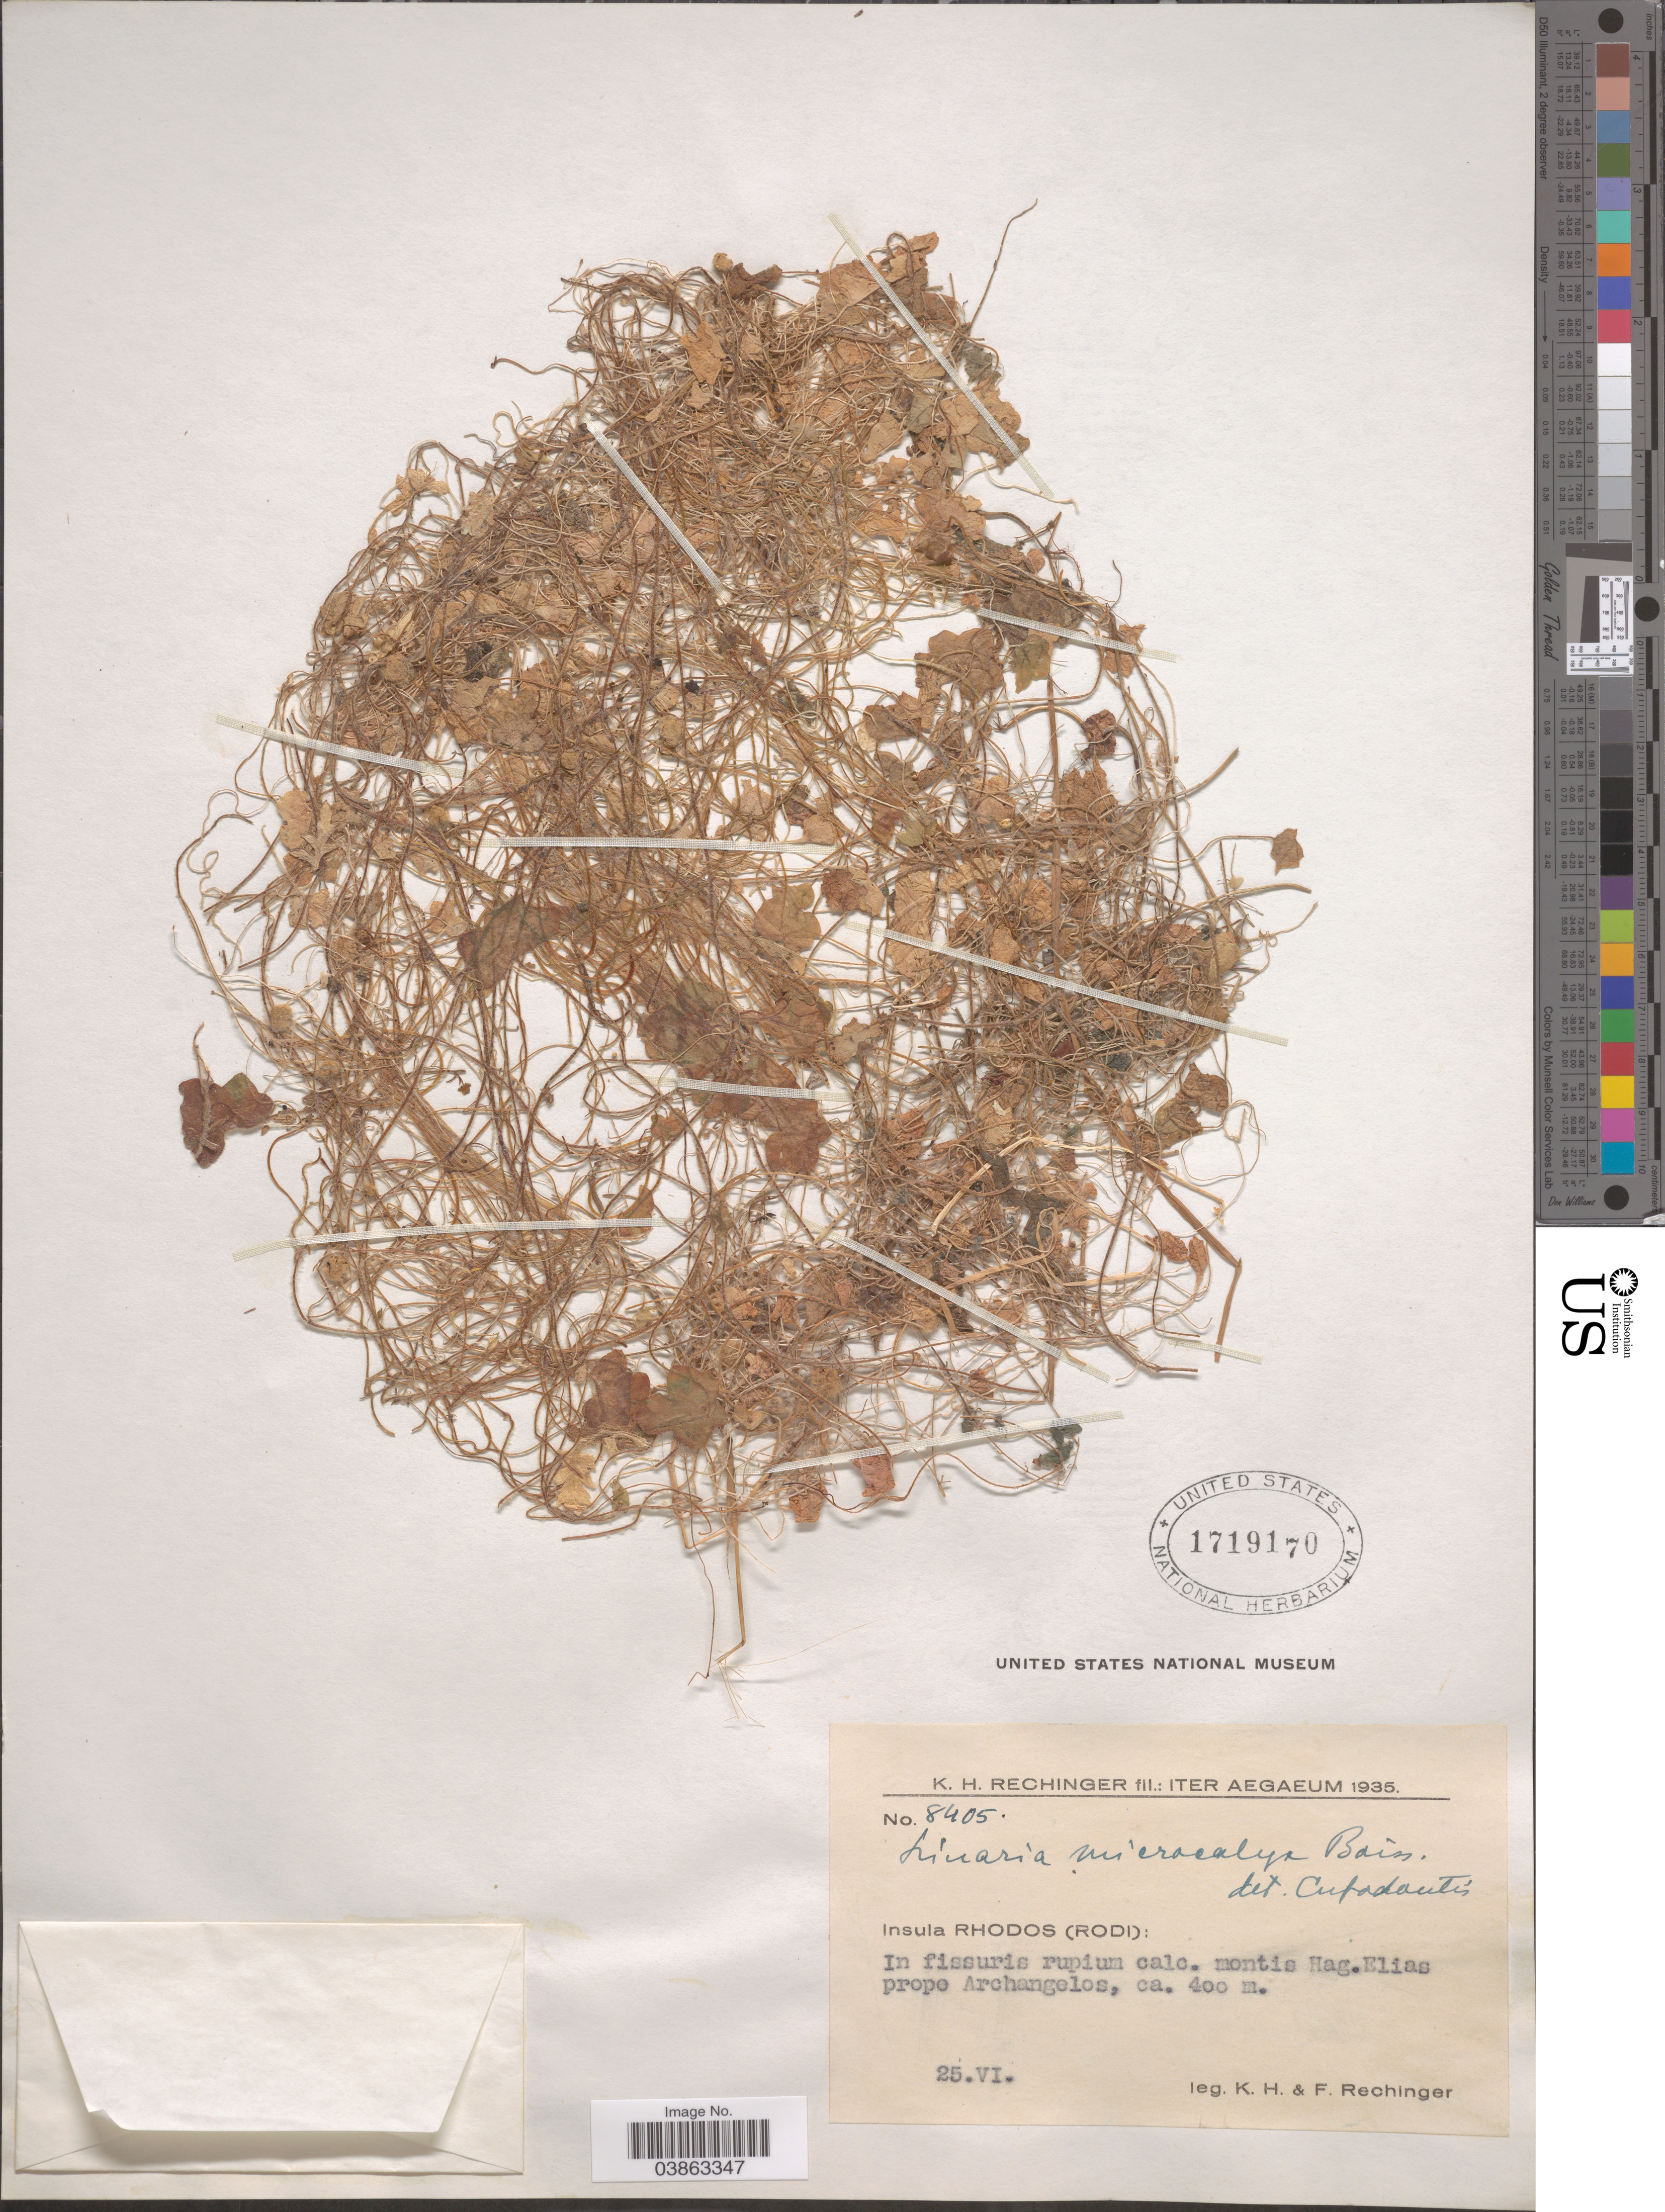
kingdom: Plantae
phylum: Tracheophyta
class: Magnoliopsida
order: Lamiales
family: Plantaginaceae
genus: Linaria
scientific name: Linaria microcalyx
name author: Boiss.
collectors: K. H. Rechinger & F. Rechinger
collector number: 8405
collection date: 1935-06-25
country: Greece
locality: Aegaeum. Insula Rhodos (Rodi): In fissuris rupium calc. montis Hag. Elias prope Archangelos.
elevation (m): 400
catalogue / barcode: US 1719170